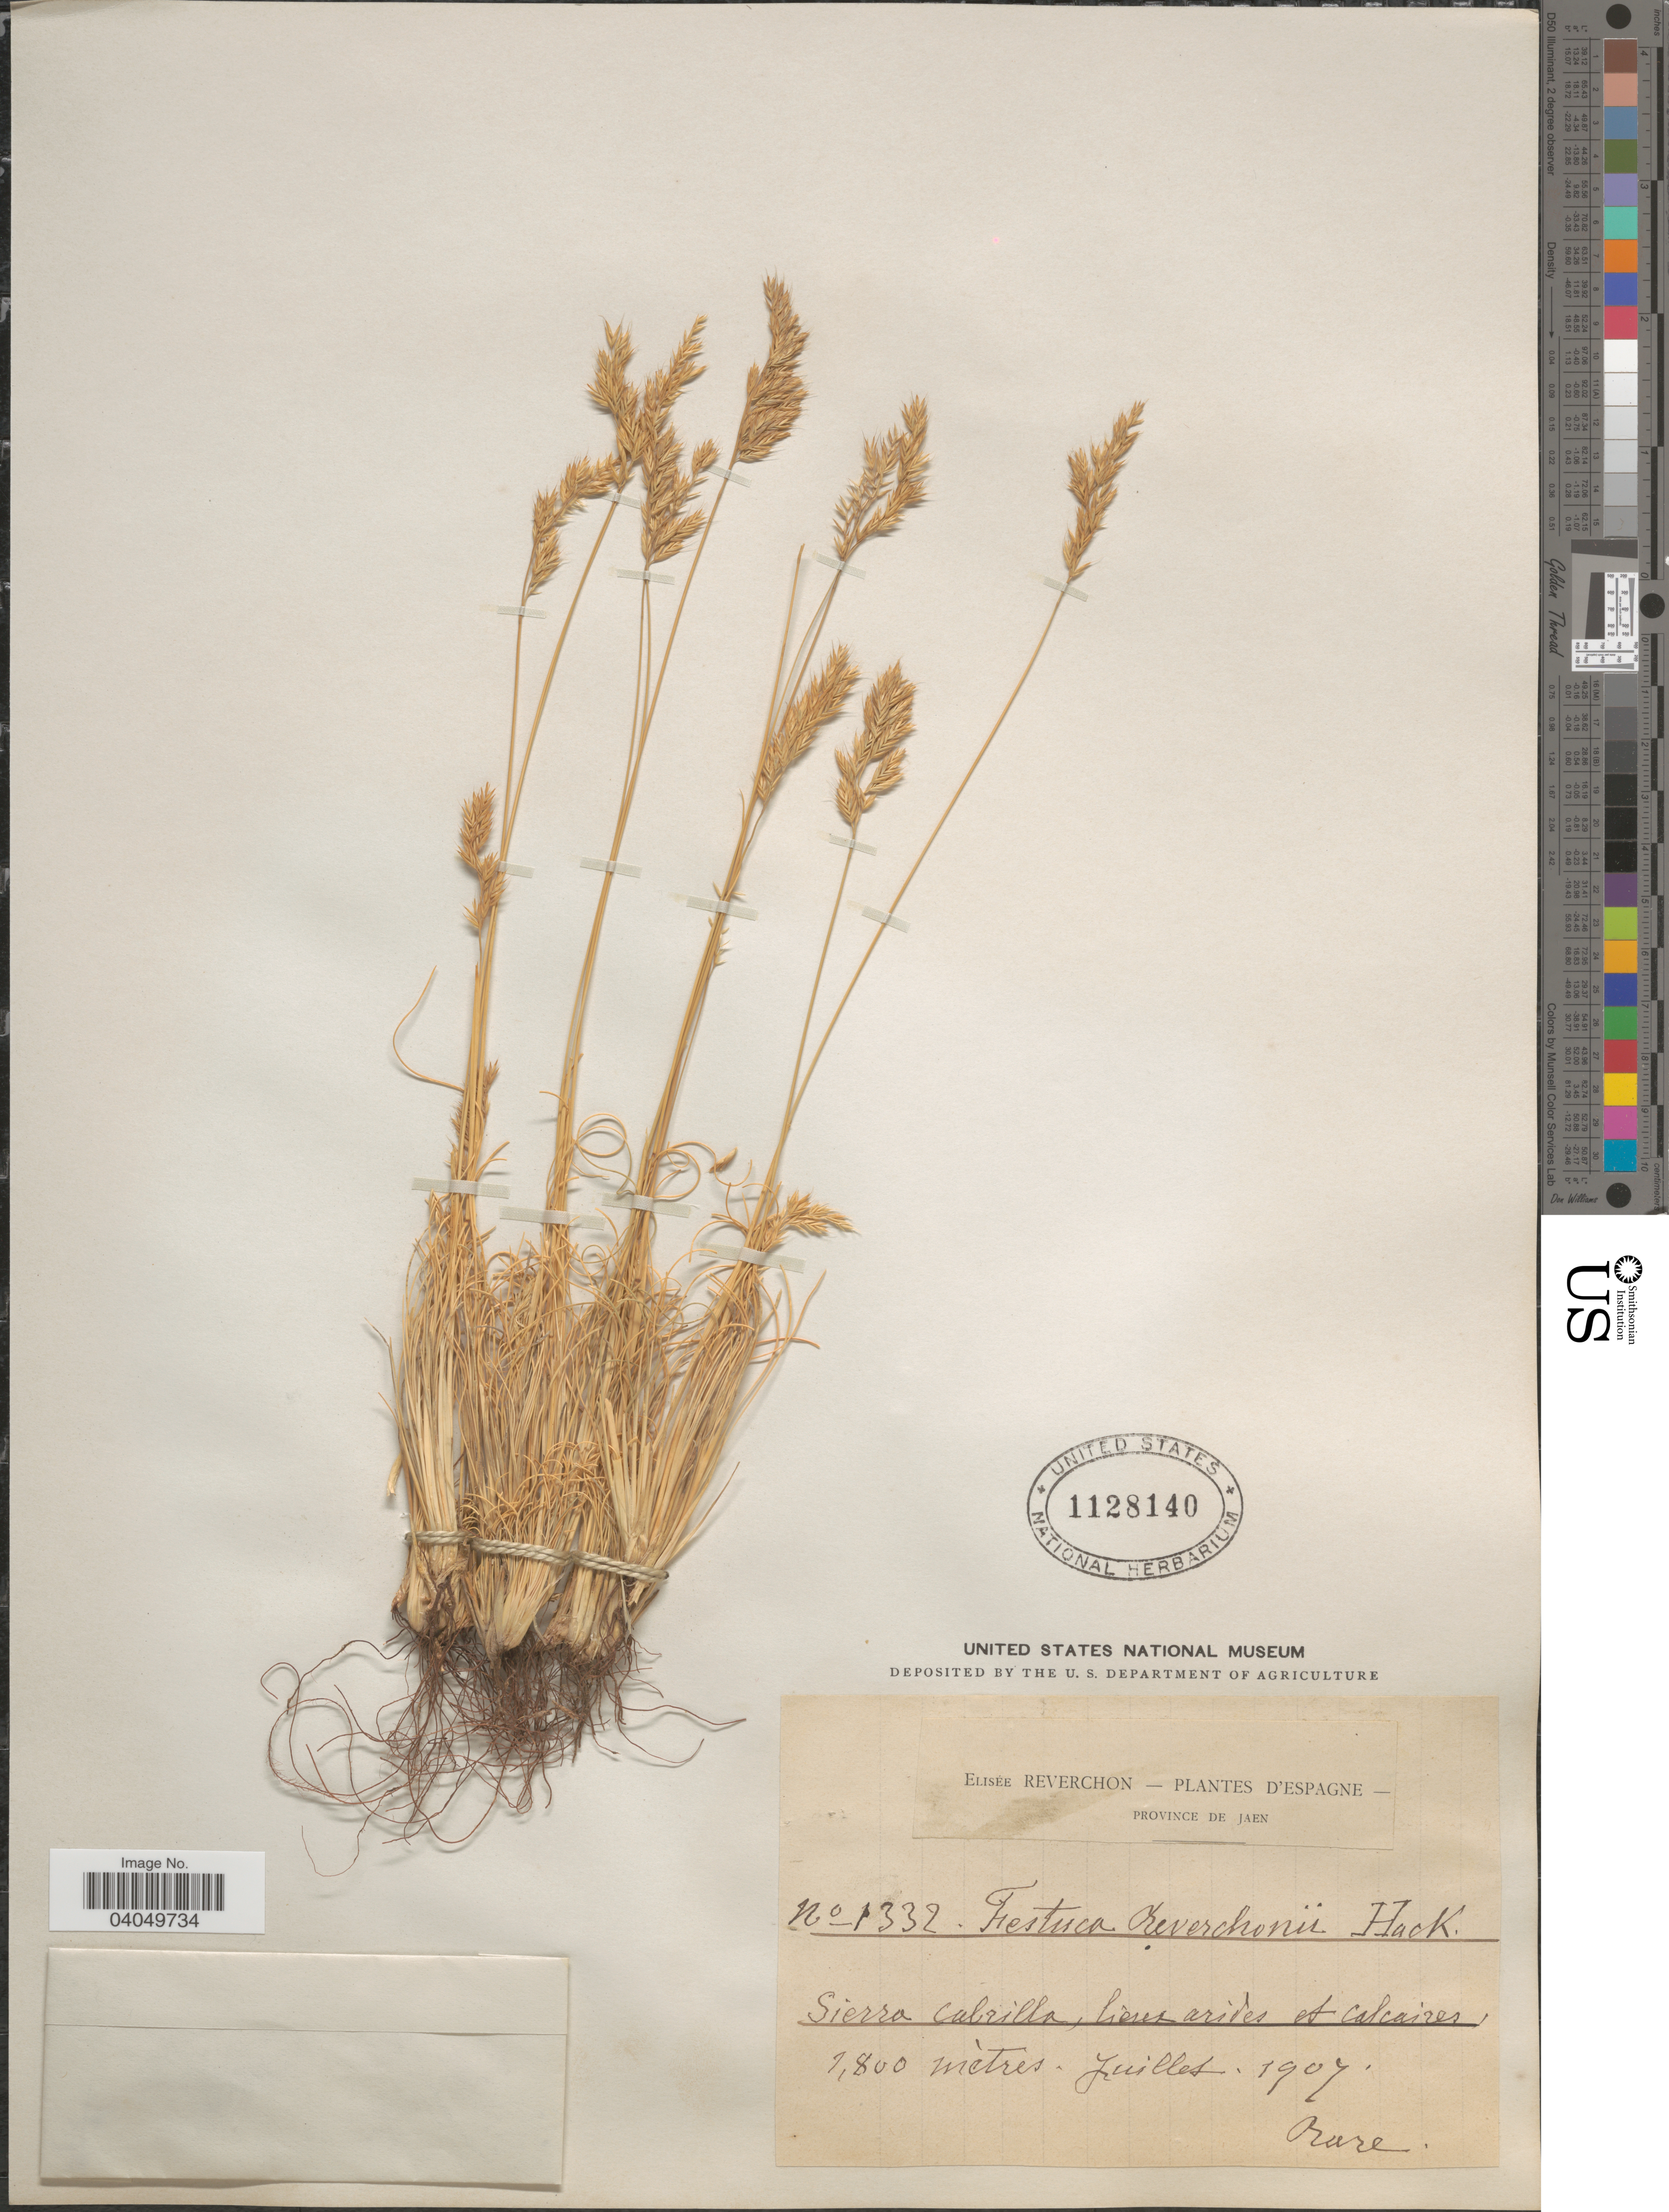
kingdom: Plantae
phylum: Tracheophyta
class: Liliopsida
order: Poales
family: Poaceae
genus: Festuca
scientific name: Festuca reverchonii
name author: Hack.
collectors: E. Reverchon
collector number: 1332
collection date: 1907-07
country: Spain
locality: D'Espagne. (Province de Jaen). Sierra Cabrilla, lieux arides et calcaires.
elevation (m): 1800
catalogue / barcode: US 1128140